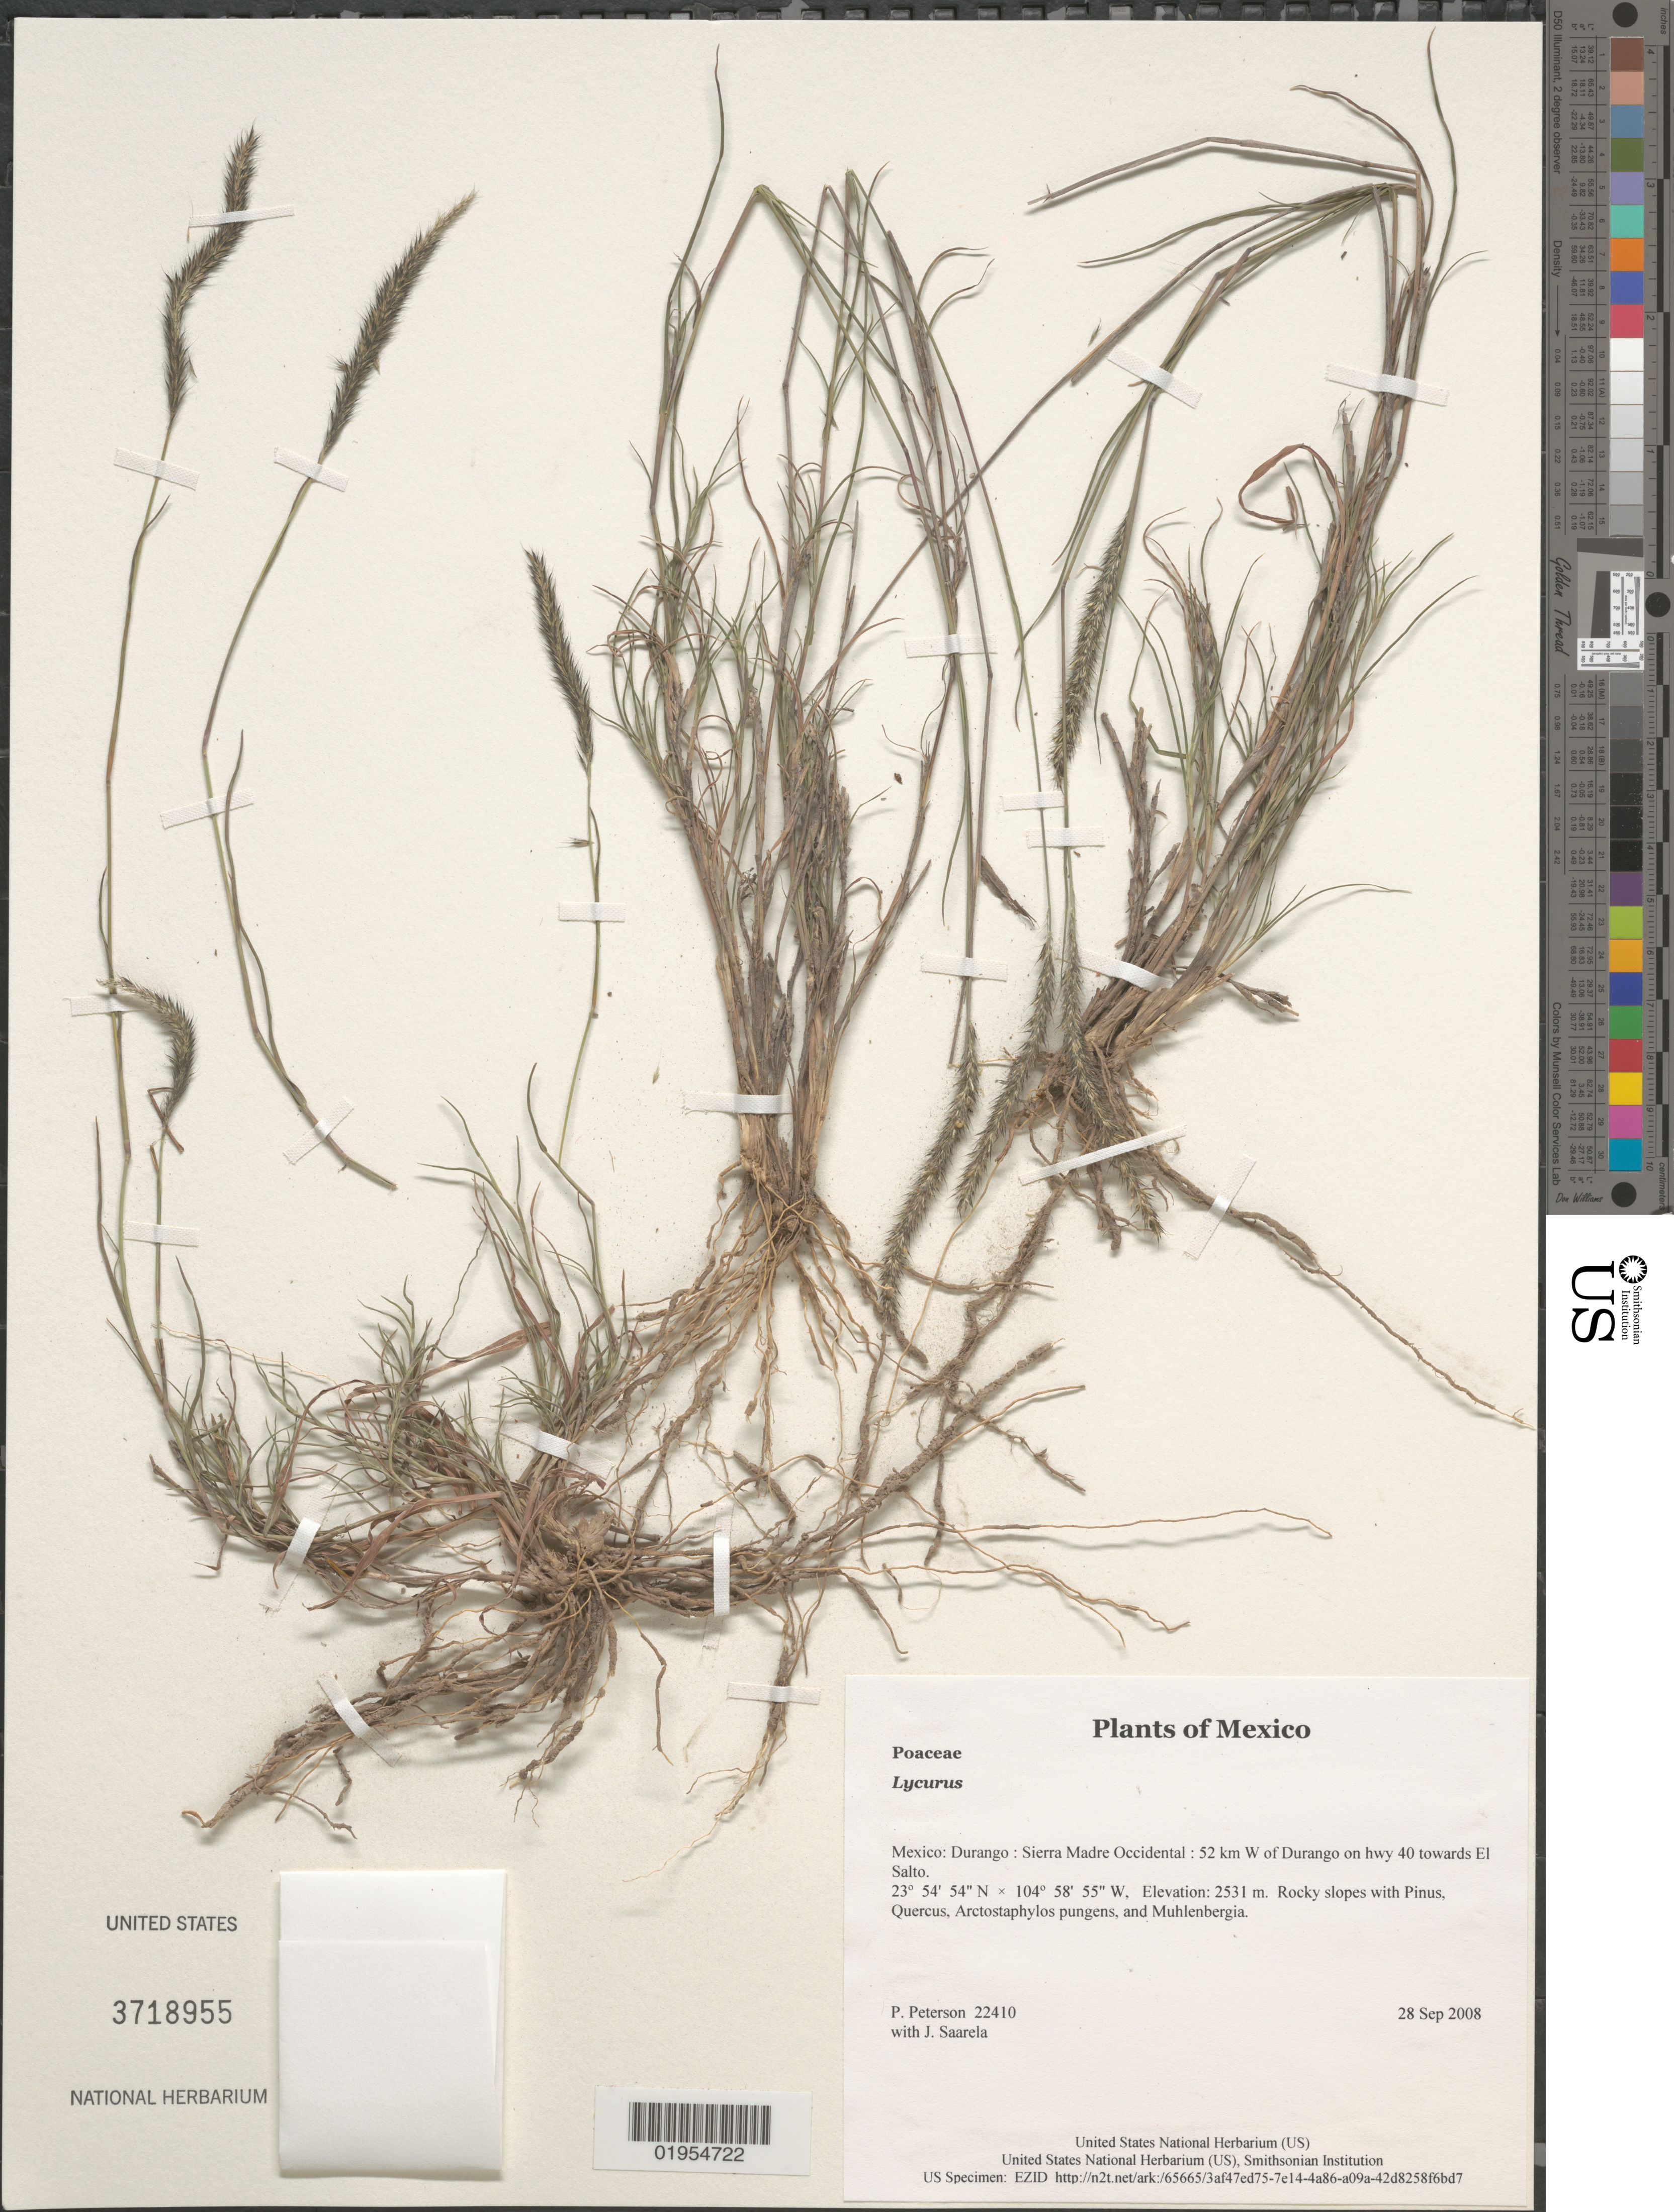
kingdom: Plantae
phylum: Tracheophyta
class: Liliopsida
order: Poales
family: Poaceae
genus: Lycurus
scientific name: Lycurus sp.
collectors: P. M. Peterson & J. Saarela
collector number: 22410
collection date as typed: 28 Sep 2008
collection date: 2008-09-28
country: Mexico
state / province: Durango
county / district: Sierra Madre Occidental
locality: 52 km W of Durango on hwy 40 towards El Salto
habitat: Rocky slopes with Pinus, Quercus, Arctostaphylos pungens, and Muhlenbergia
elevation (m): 2531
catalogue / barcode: US 3718955